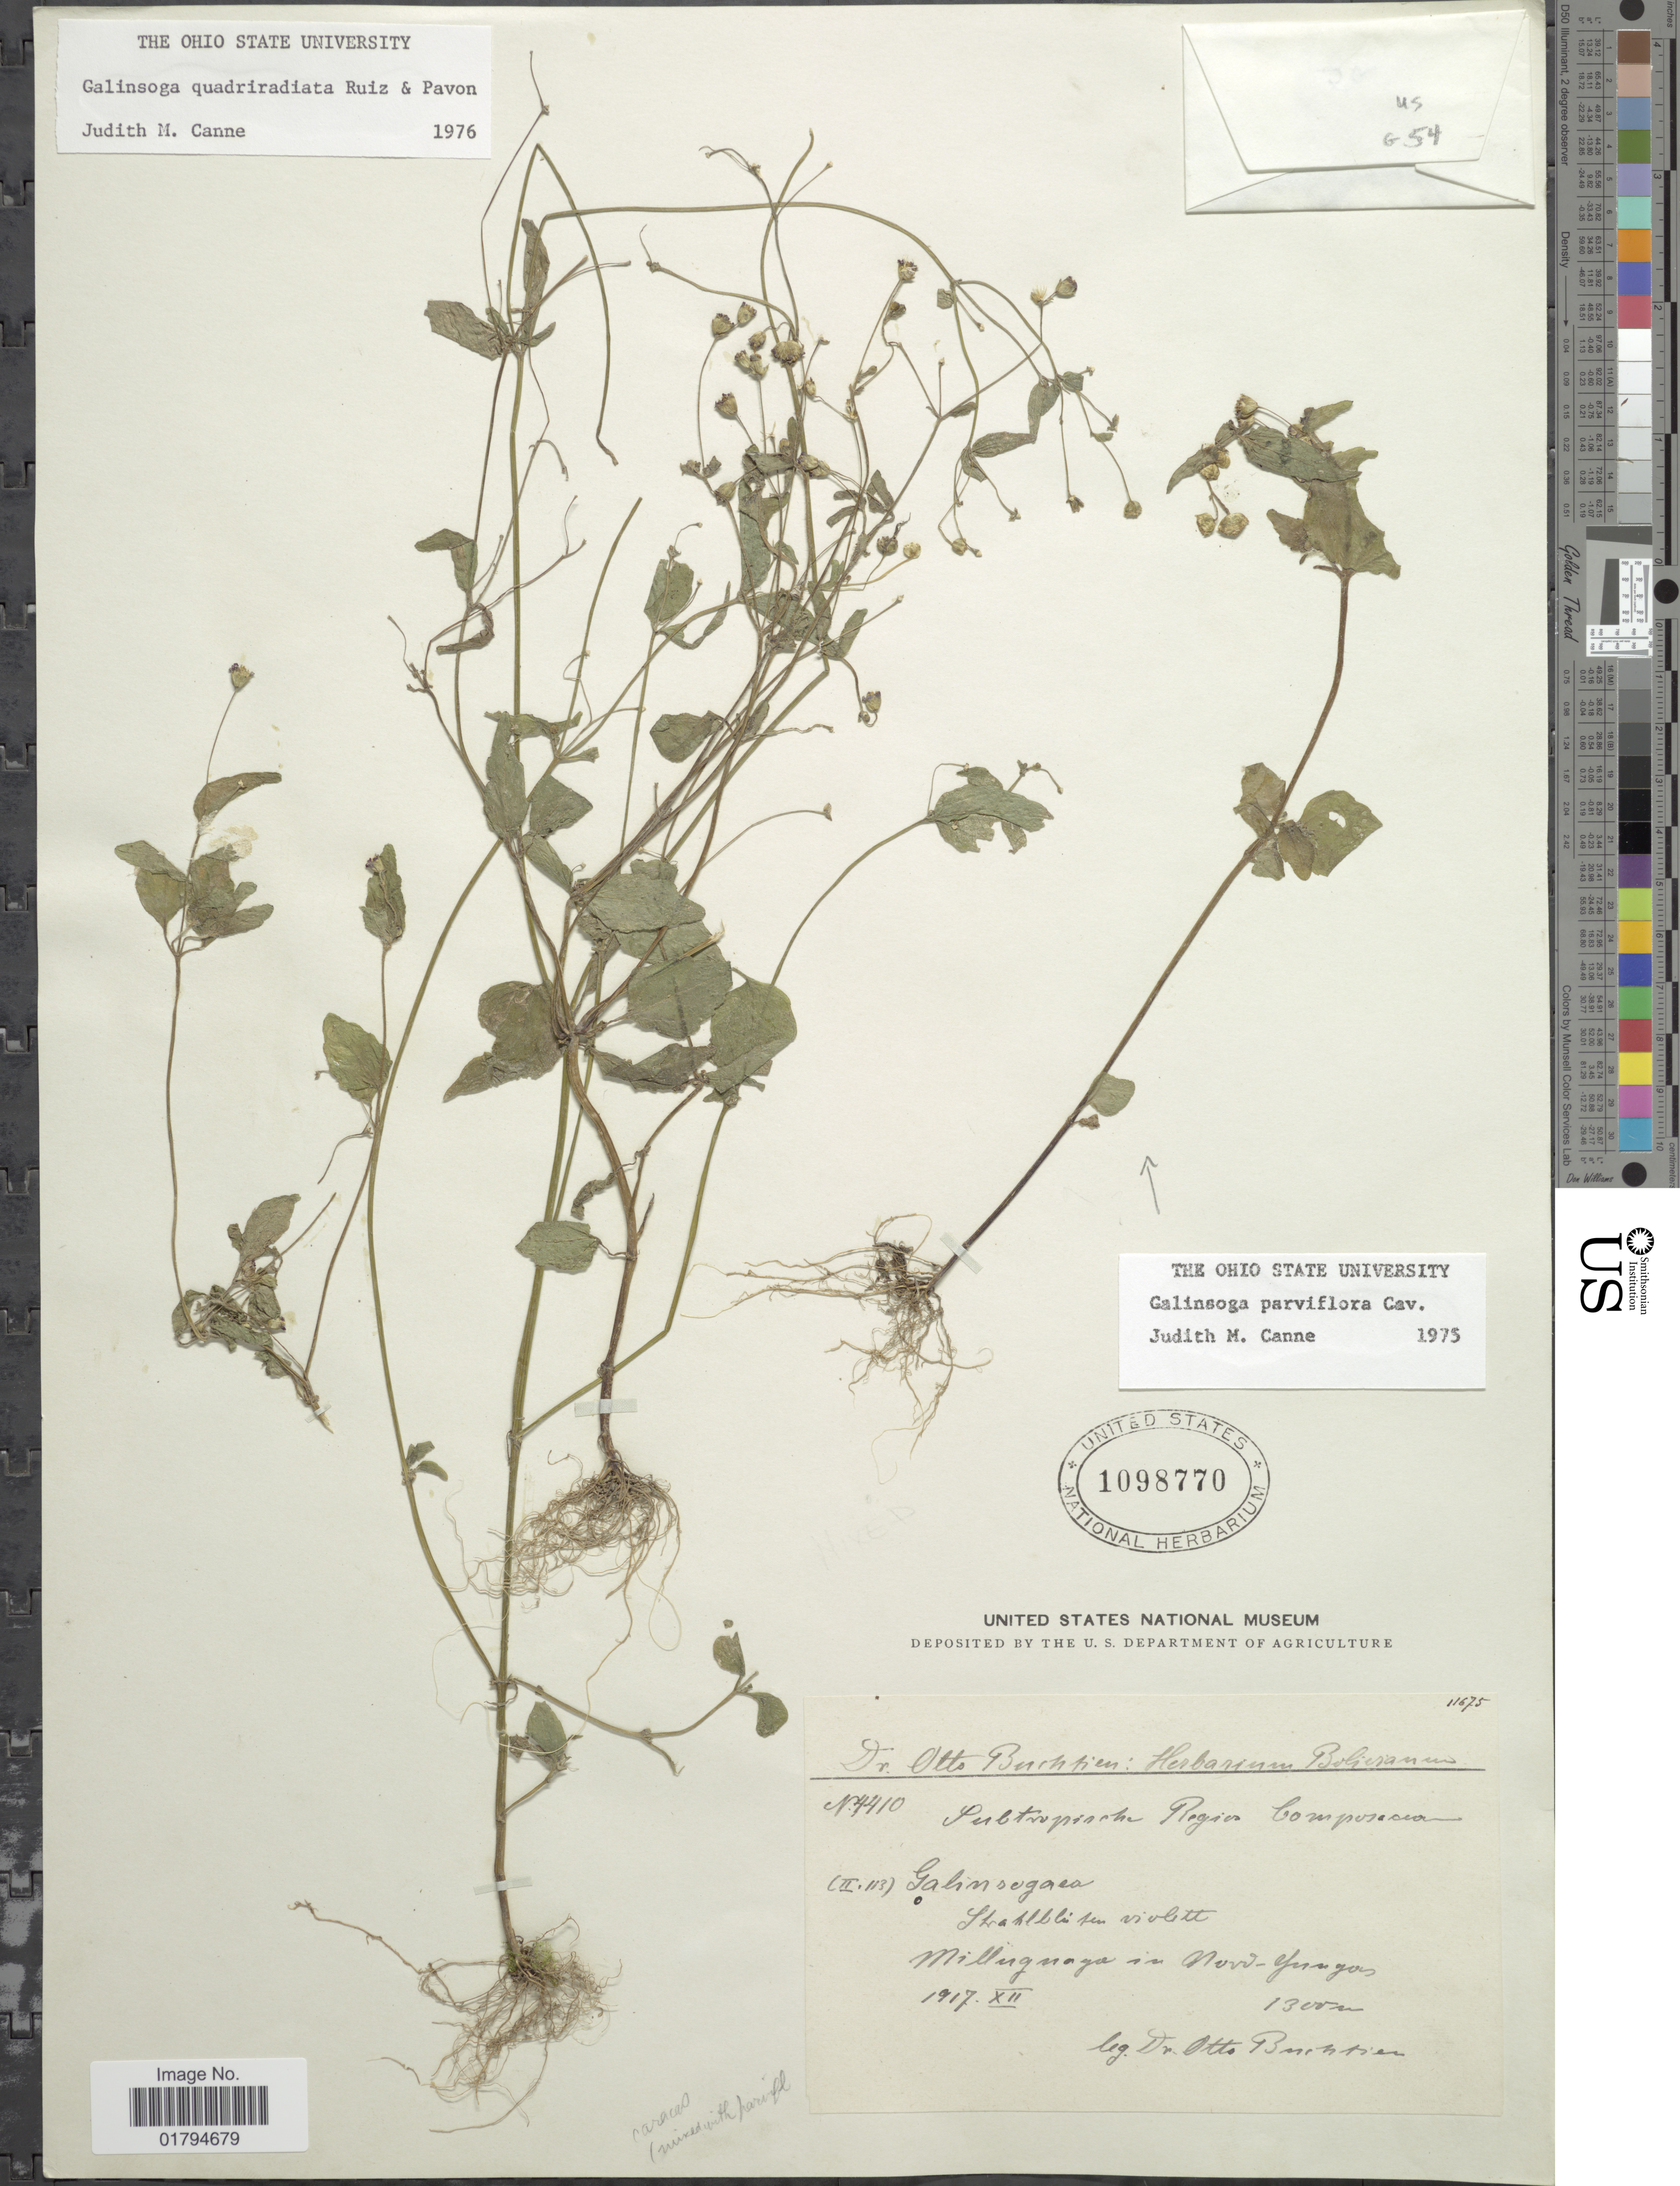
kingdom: Plantae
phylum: Tracheophyta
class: Magnoliopsida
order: Asterales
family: Asteraceae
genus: Galinsoga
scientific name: Galinsoga quadriradiata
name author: Ruiz & Pav.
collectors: O. Buchtien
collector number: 4410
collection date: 1917-12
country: Bolivia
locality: Galisogaa Stahlbliten violeet, Millingnaga in Nord-Yungas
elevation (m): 1300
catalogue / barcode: US 1098770